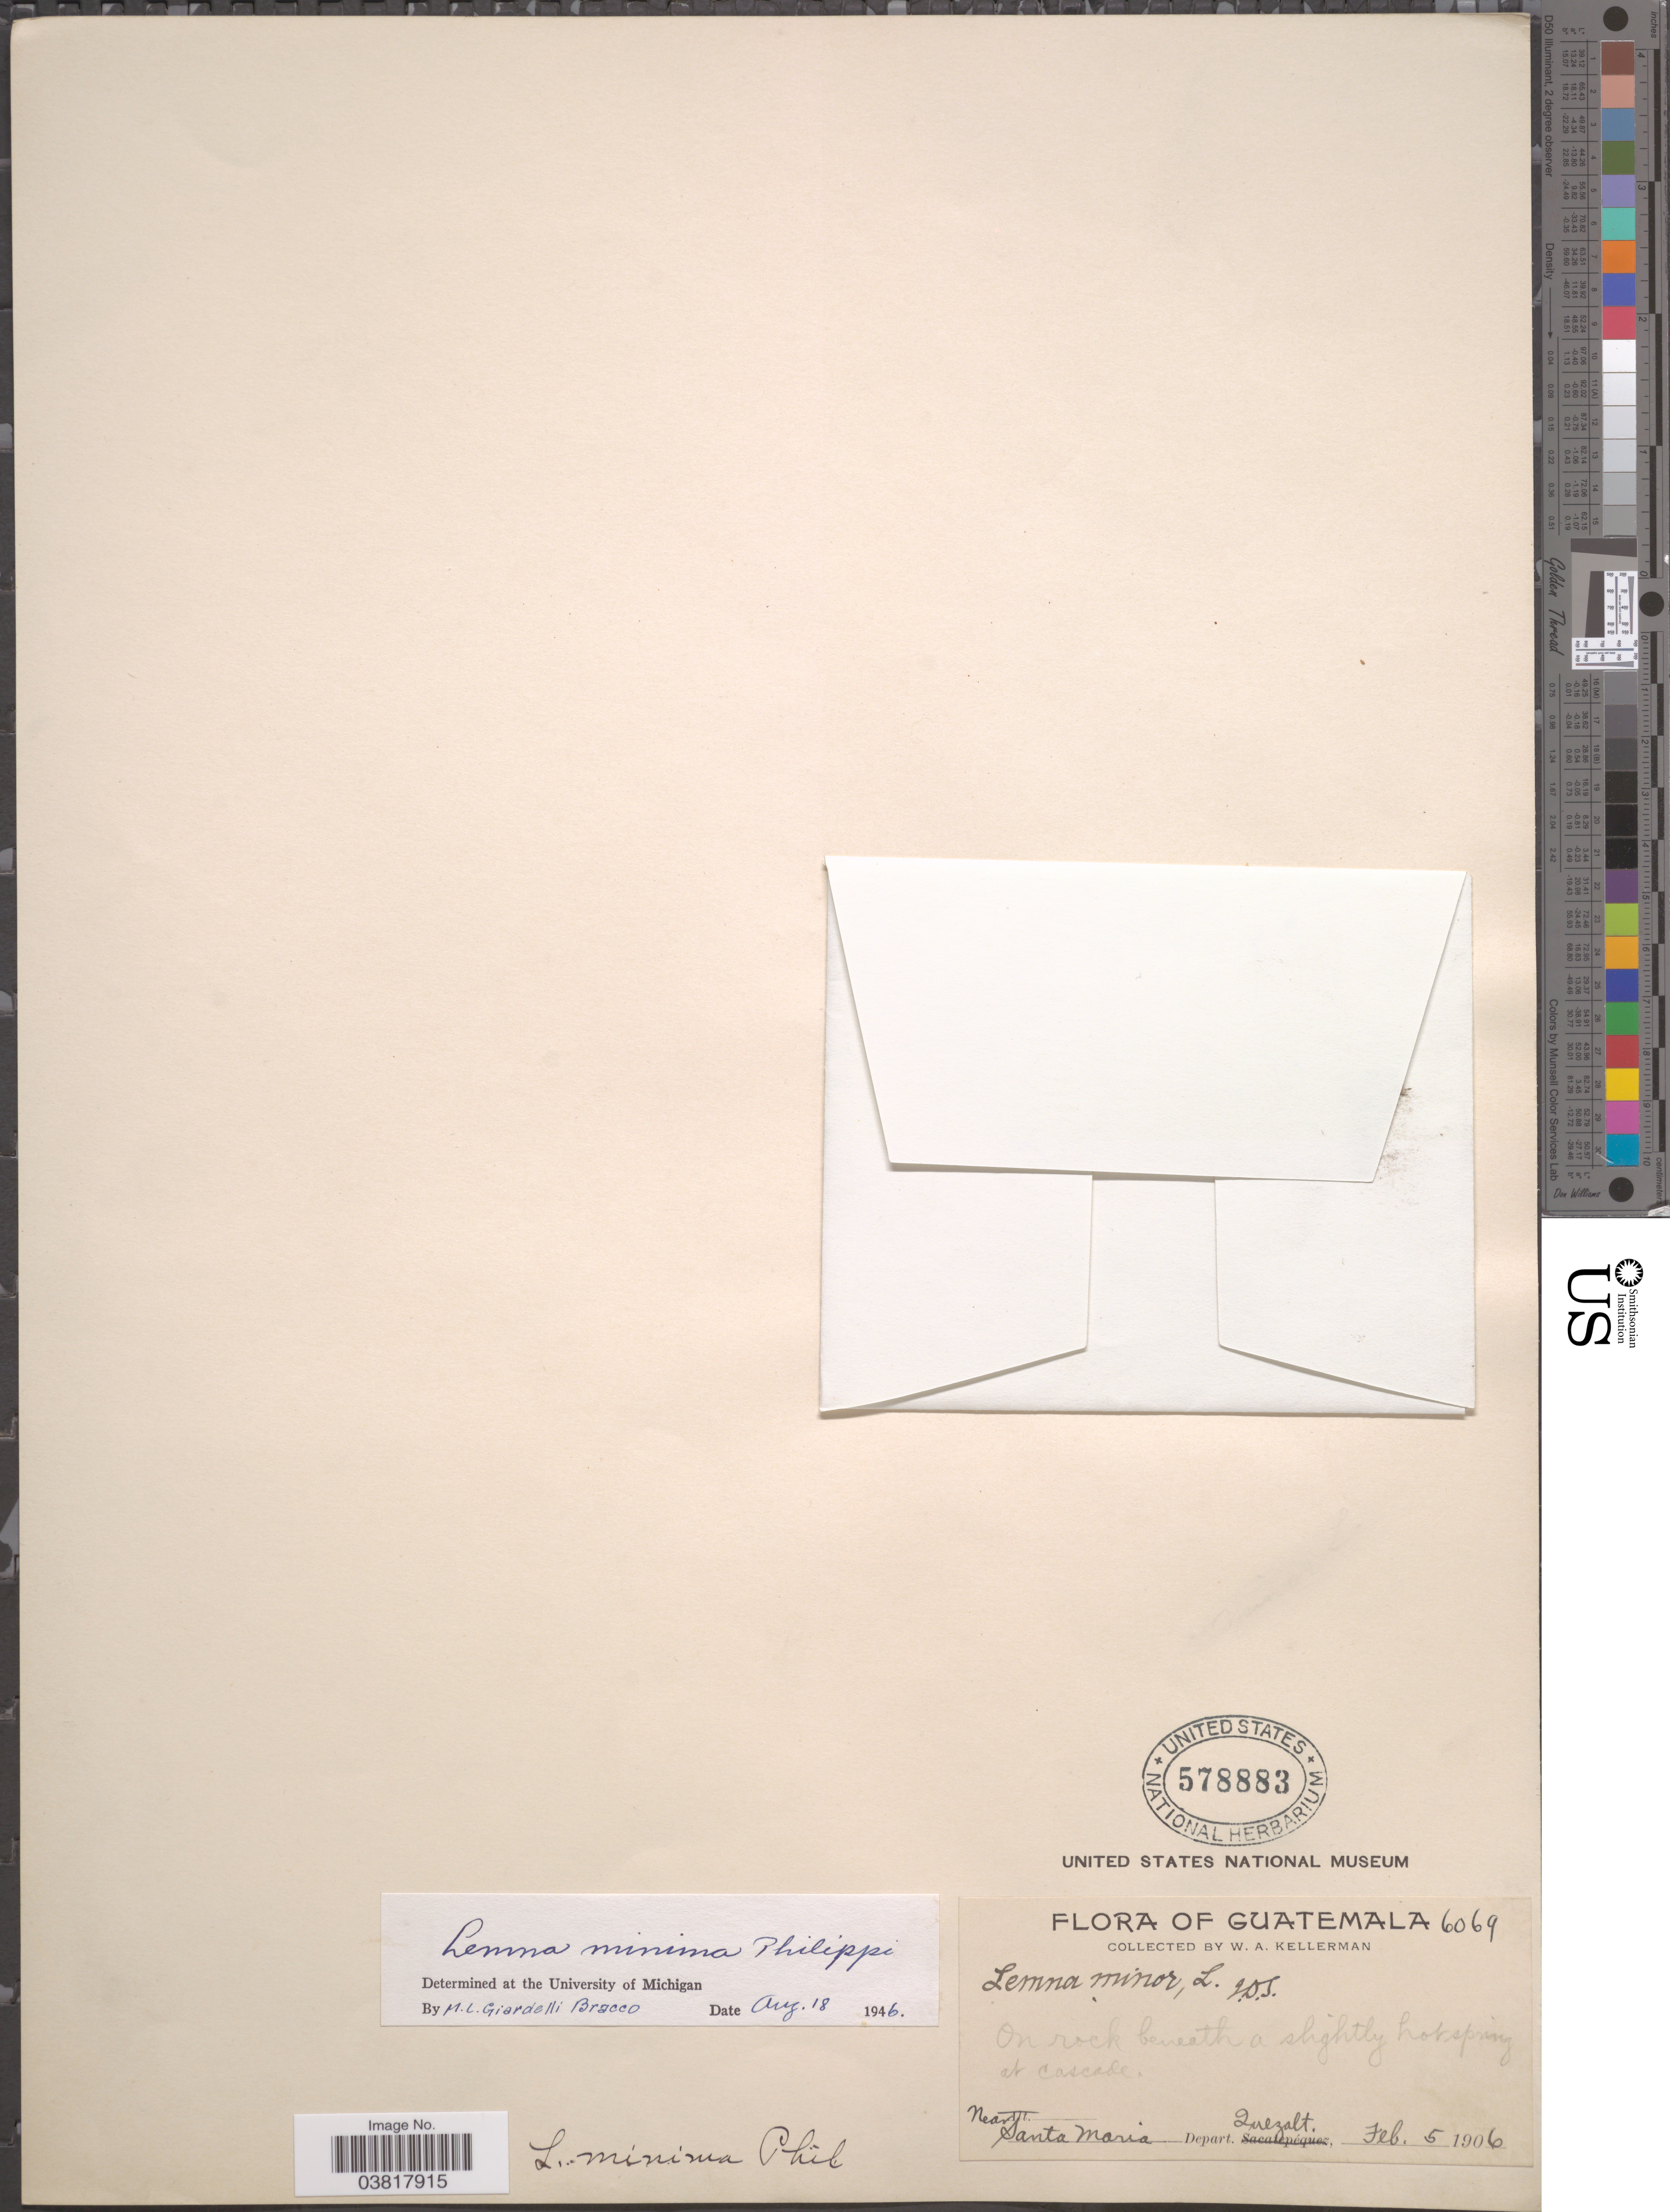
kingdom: Plantae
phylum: Tracheophyta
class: Liliopsida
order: Alismatales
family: Araceae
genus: Lemna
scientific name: Lemna minima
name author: Thuill. ex P. Beauv.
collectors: W. Kellerman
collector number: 6069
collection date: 1906-02-05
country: Guatemala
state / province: Quetzaltenango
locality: Near Santa Maria. Depart. Quezalt.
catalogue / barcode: US 578883